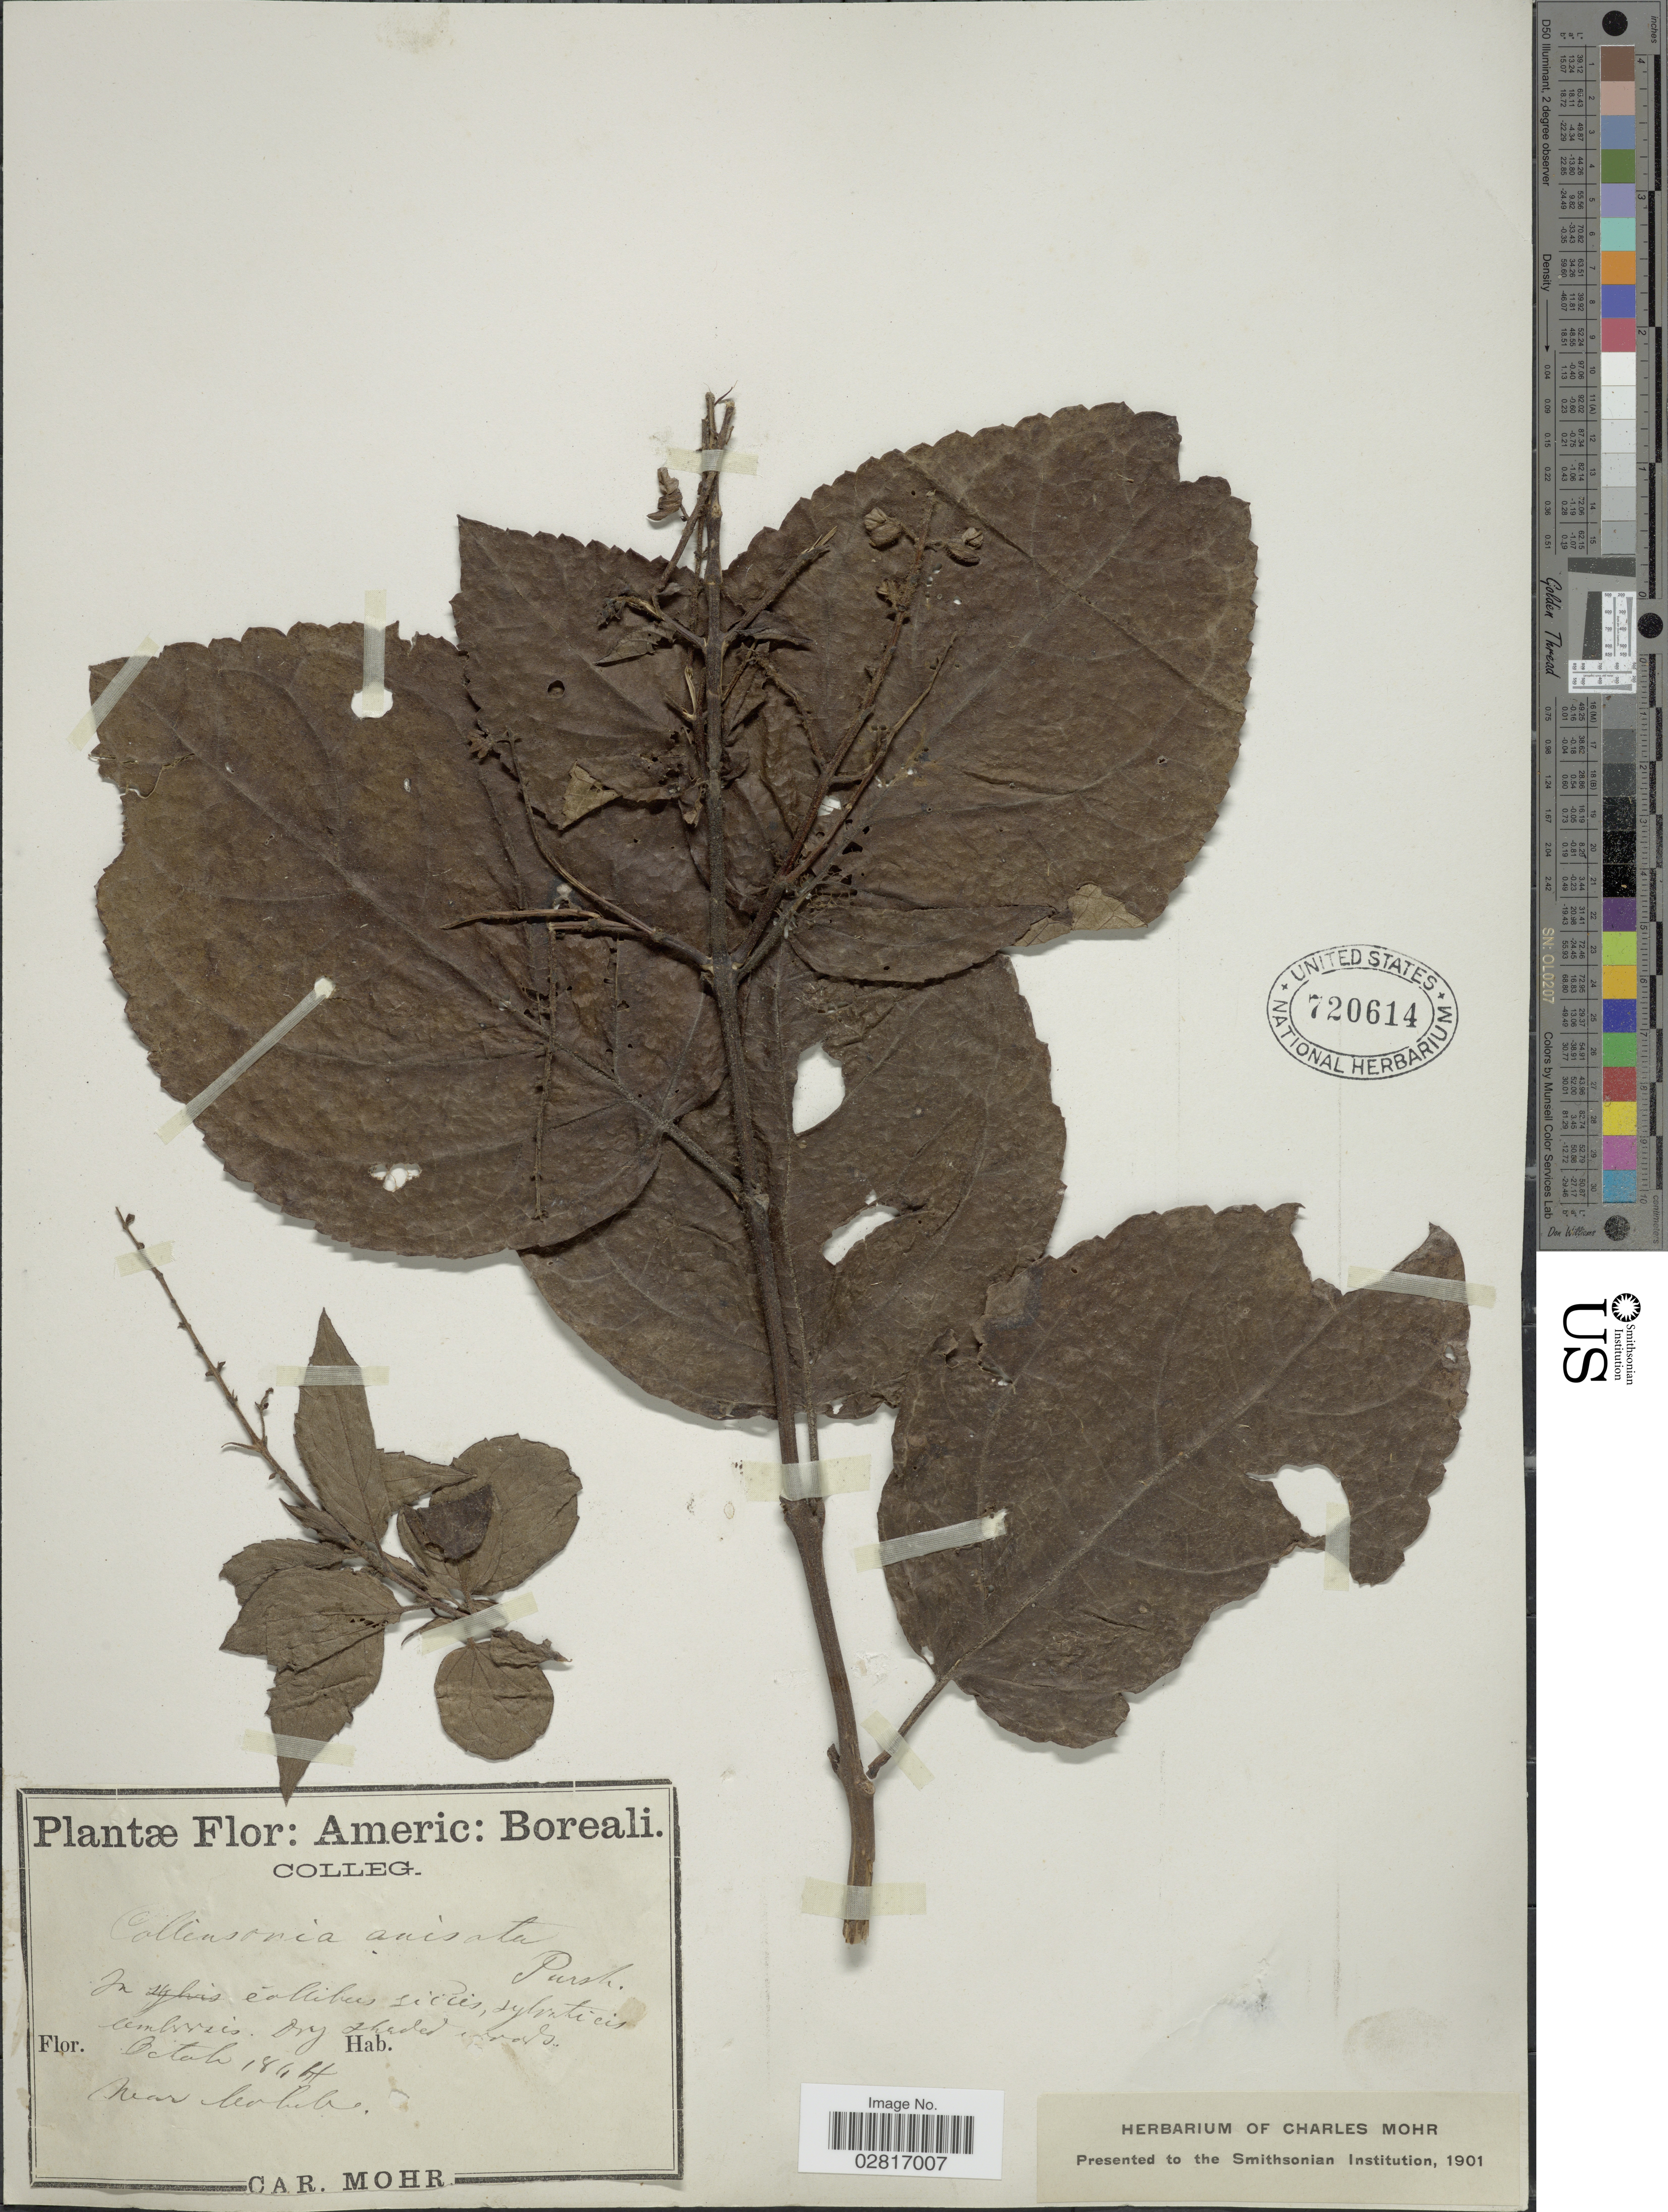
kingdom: Plantae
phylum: Tracheophyta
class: Magnoliopsida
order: Lamiales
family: Lamiaceae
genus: Collinsonia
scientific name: Collinsonia anisata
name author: Sims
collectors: C. T. Mohr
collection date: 1814-10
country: United States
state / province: Alabama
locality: Americ: Boreali, near Mobile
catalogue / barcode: US 720614